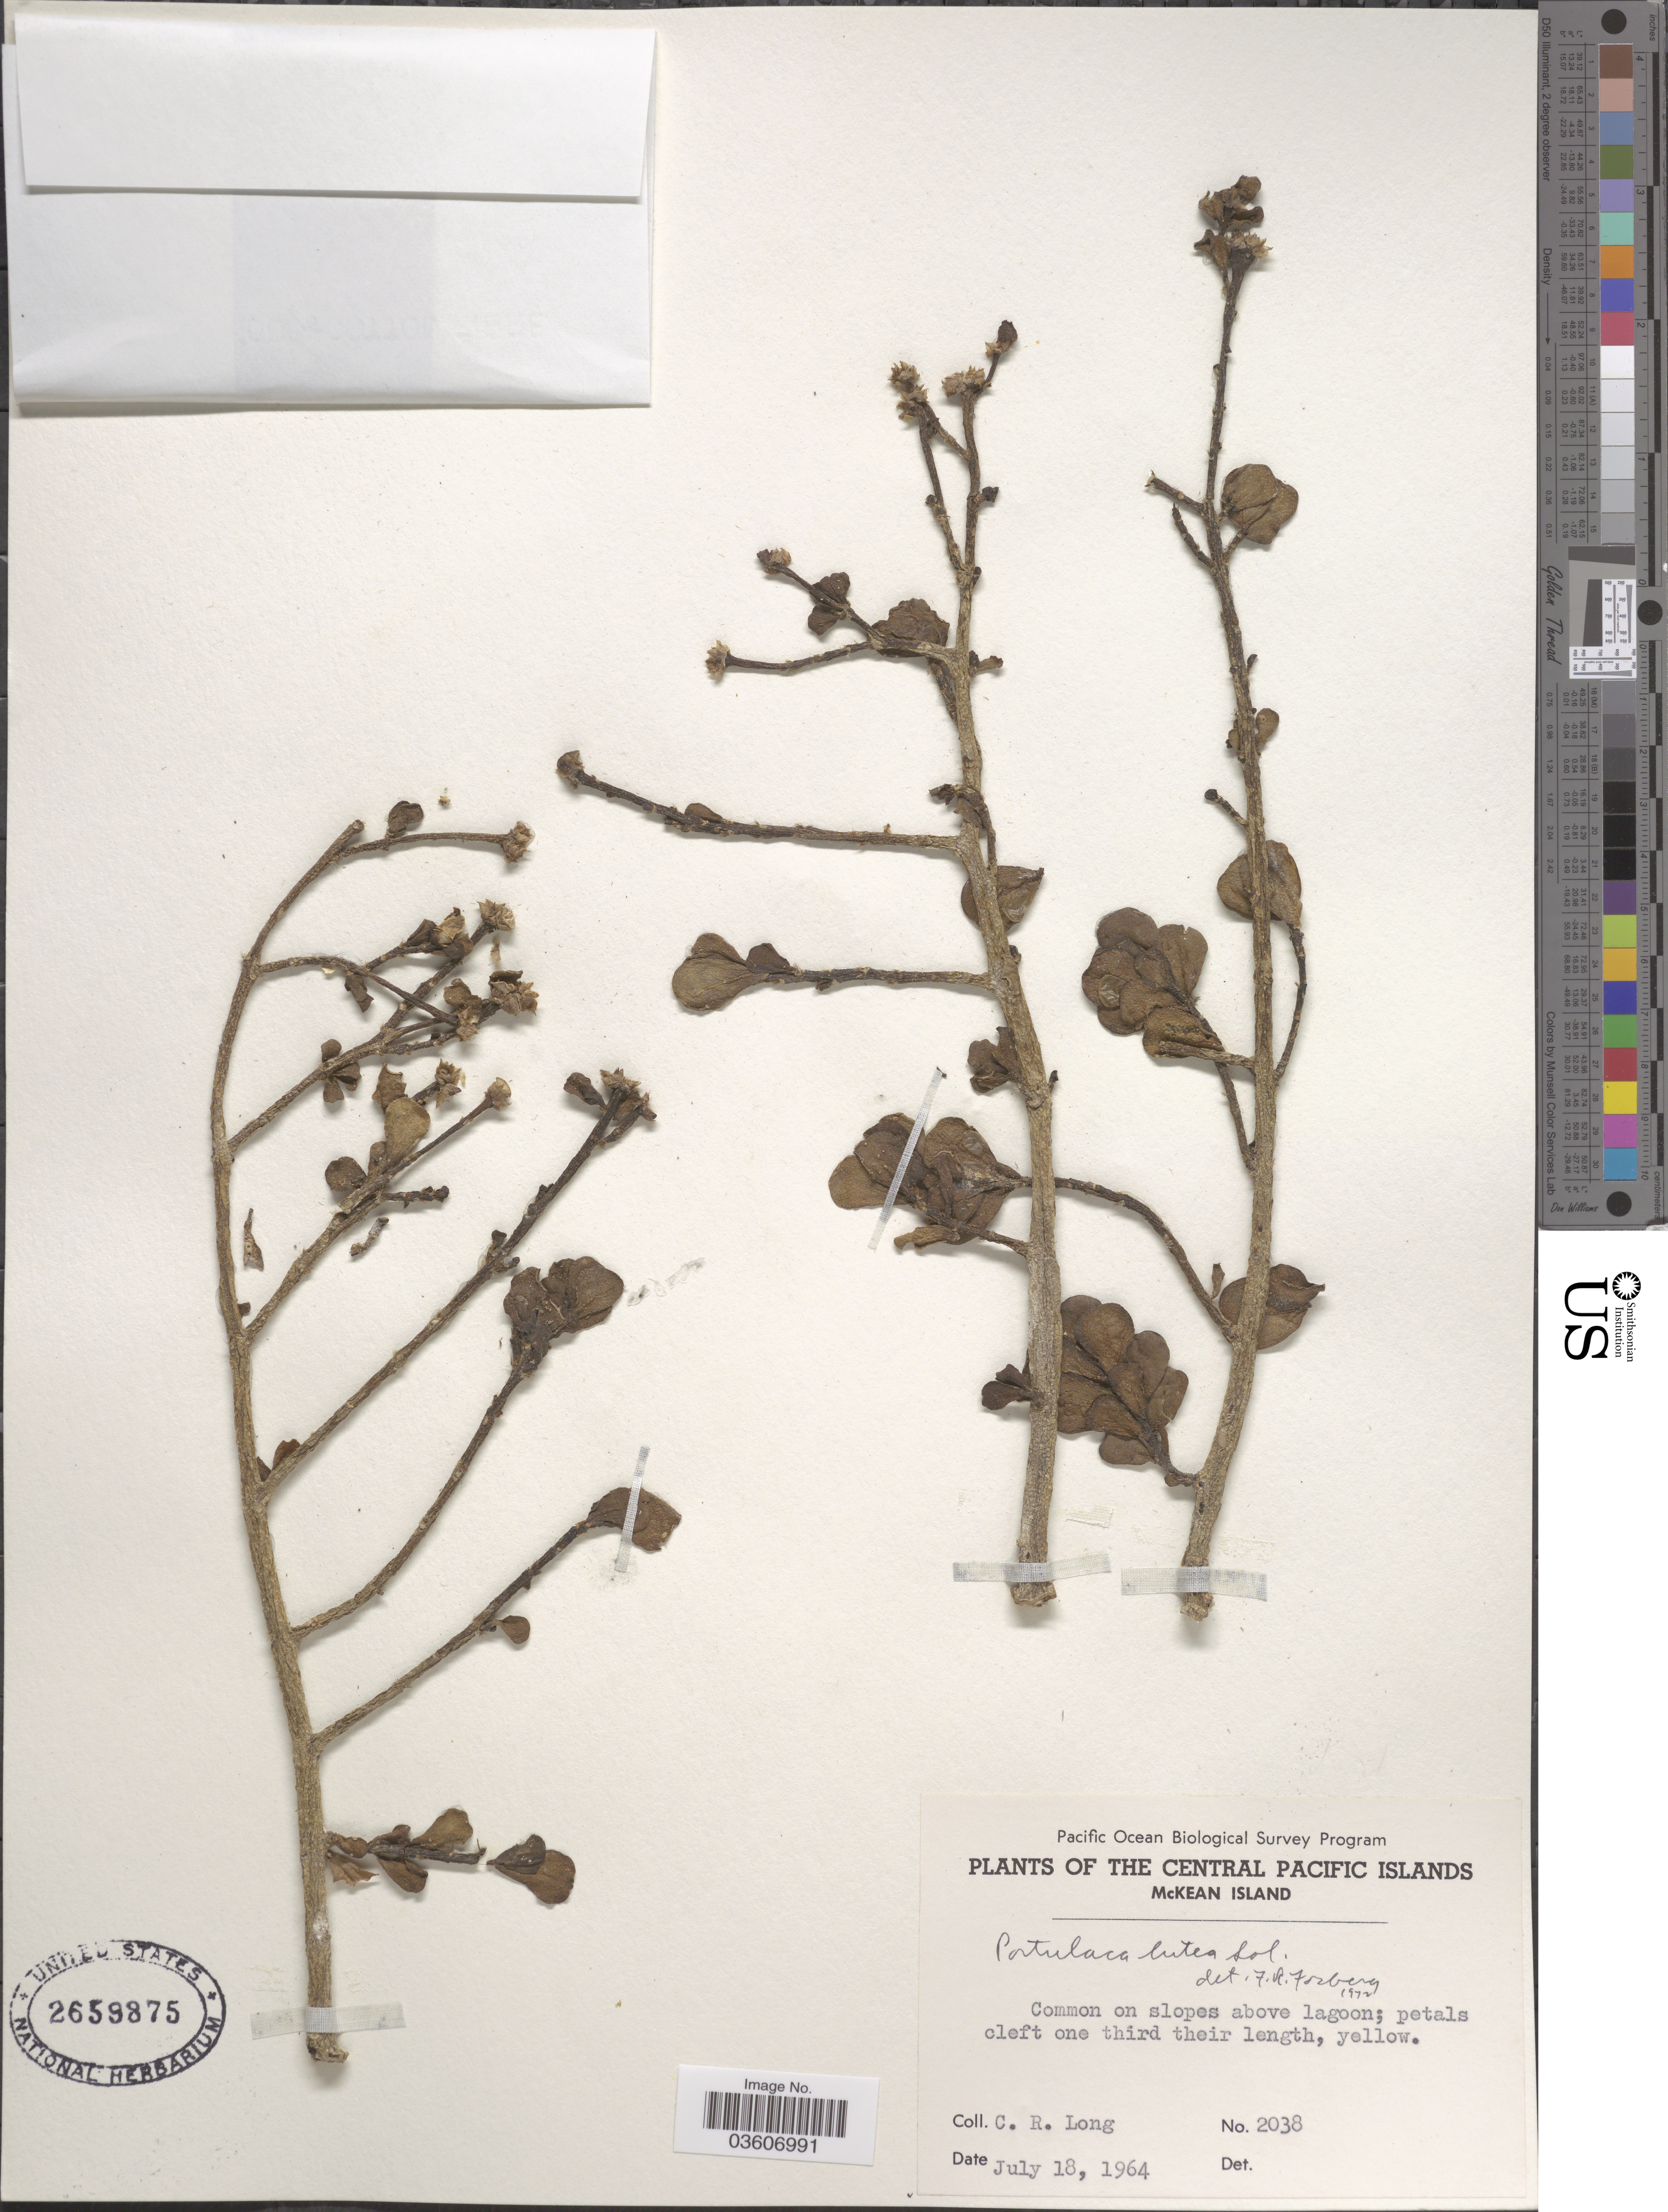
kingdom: Plantae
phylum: Tracheophyta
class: Magnoliopsida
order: Caryophyllales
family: Portulacaceae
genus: Portulaca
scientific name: Portulaca lutea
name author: Sol. ex G. Forst.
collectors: C. R. Long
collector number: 2038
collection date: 1964-07-18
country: Kiribati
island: McKean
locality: The Central Pacific Islands. McKean Island.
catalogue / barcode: US 2659875